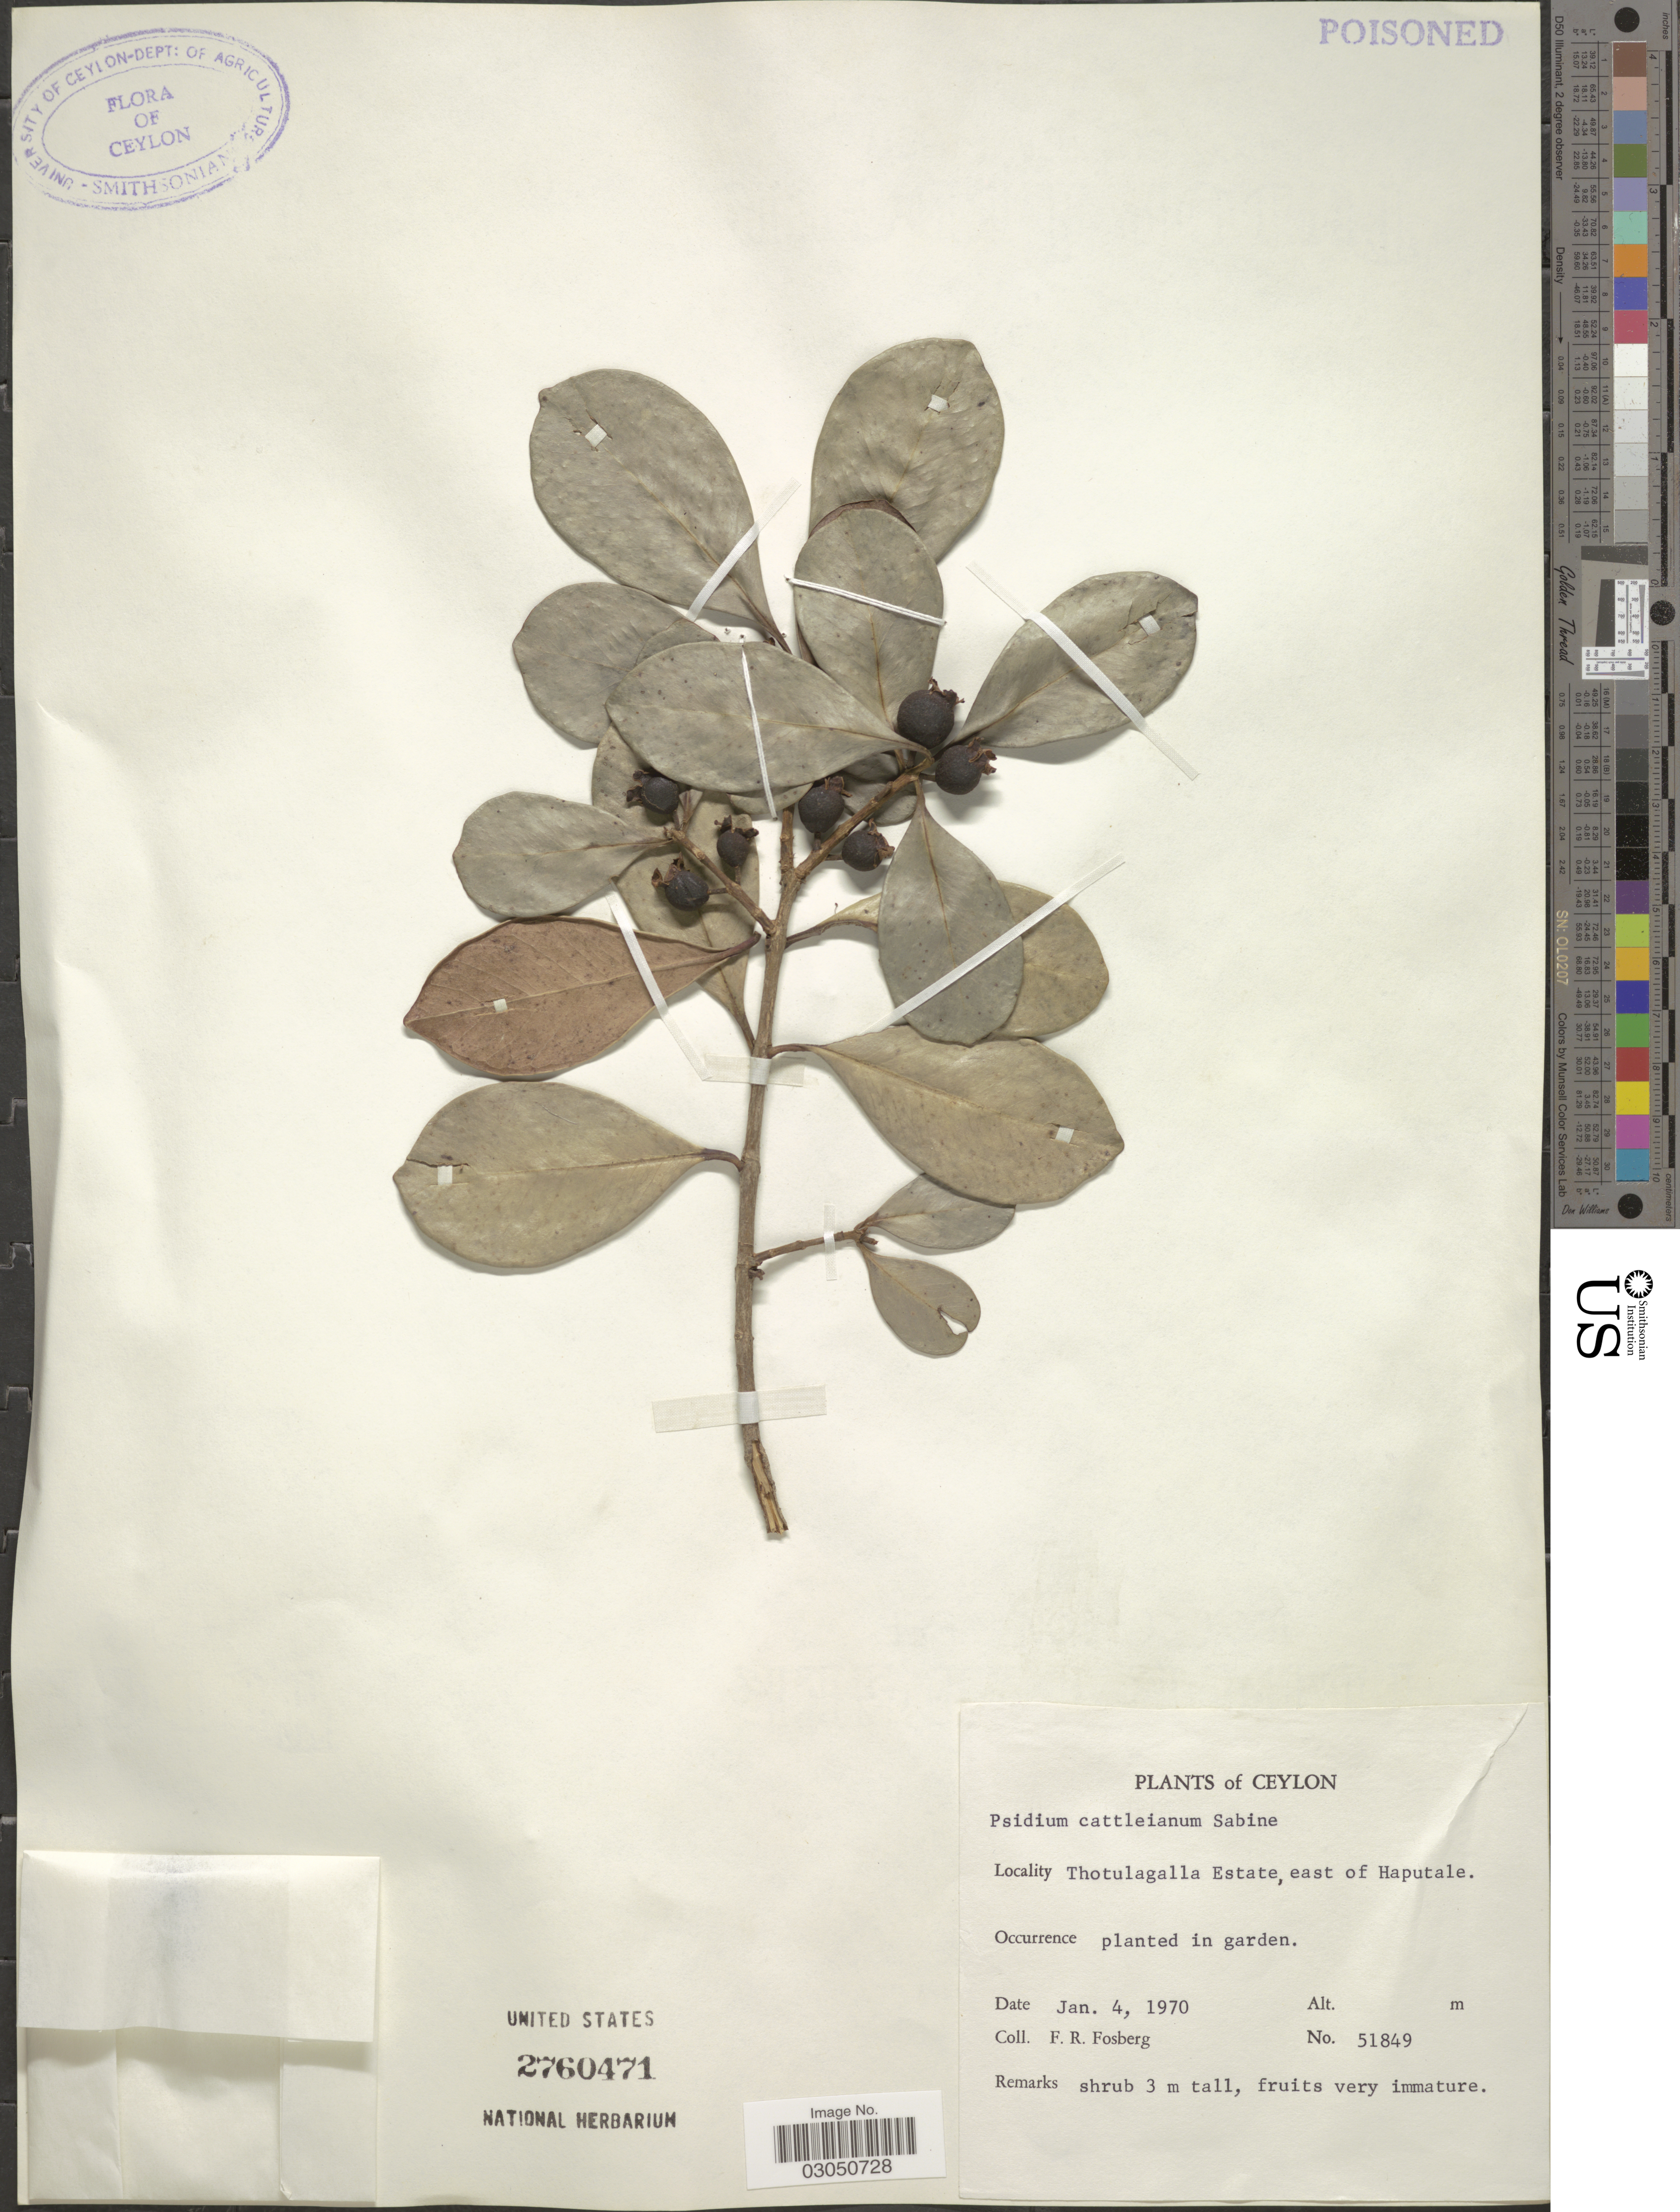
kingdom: Plantae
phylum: Tracheophyta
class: Magnoliopsida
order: Myrtales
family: Myrtaceae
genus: Psidium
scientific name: Psidium cattleyanum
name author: Sabine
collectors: F. R. Fosberg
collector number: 51849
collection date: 1970-01-04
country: Sri Lanka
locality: Ceylon. Thotulagalla Estate, east of Haputale.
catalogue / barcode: US 2760471